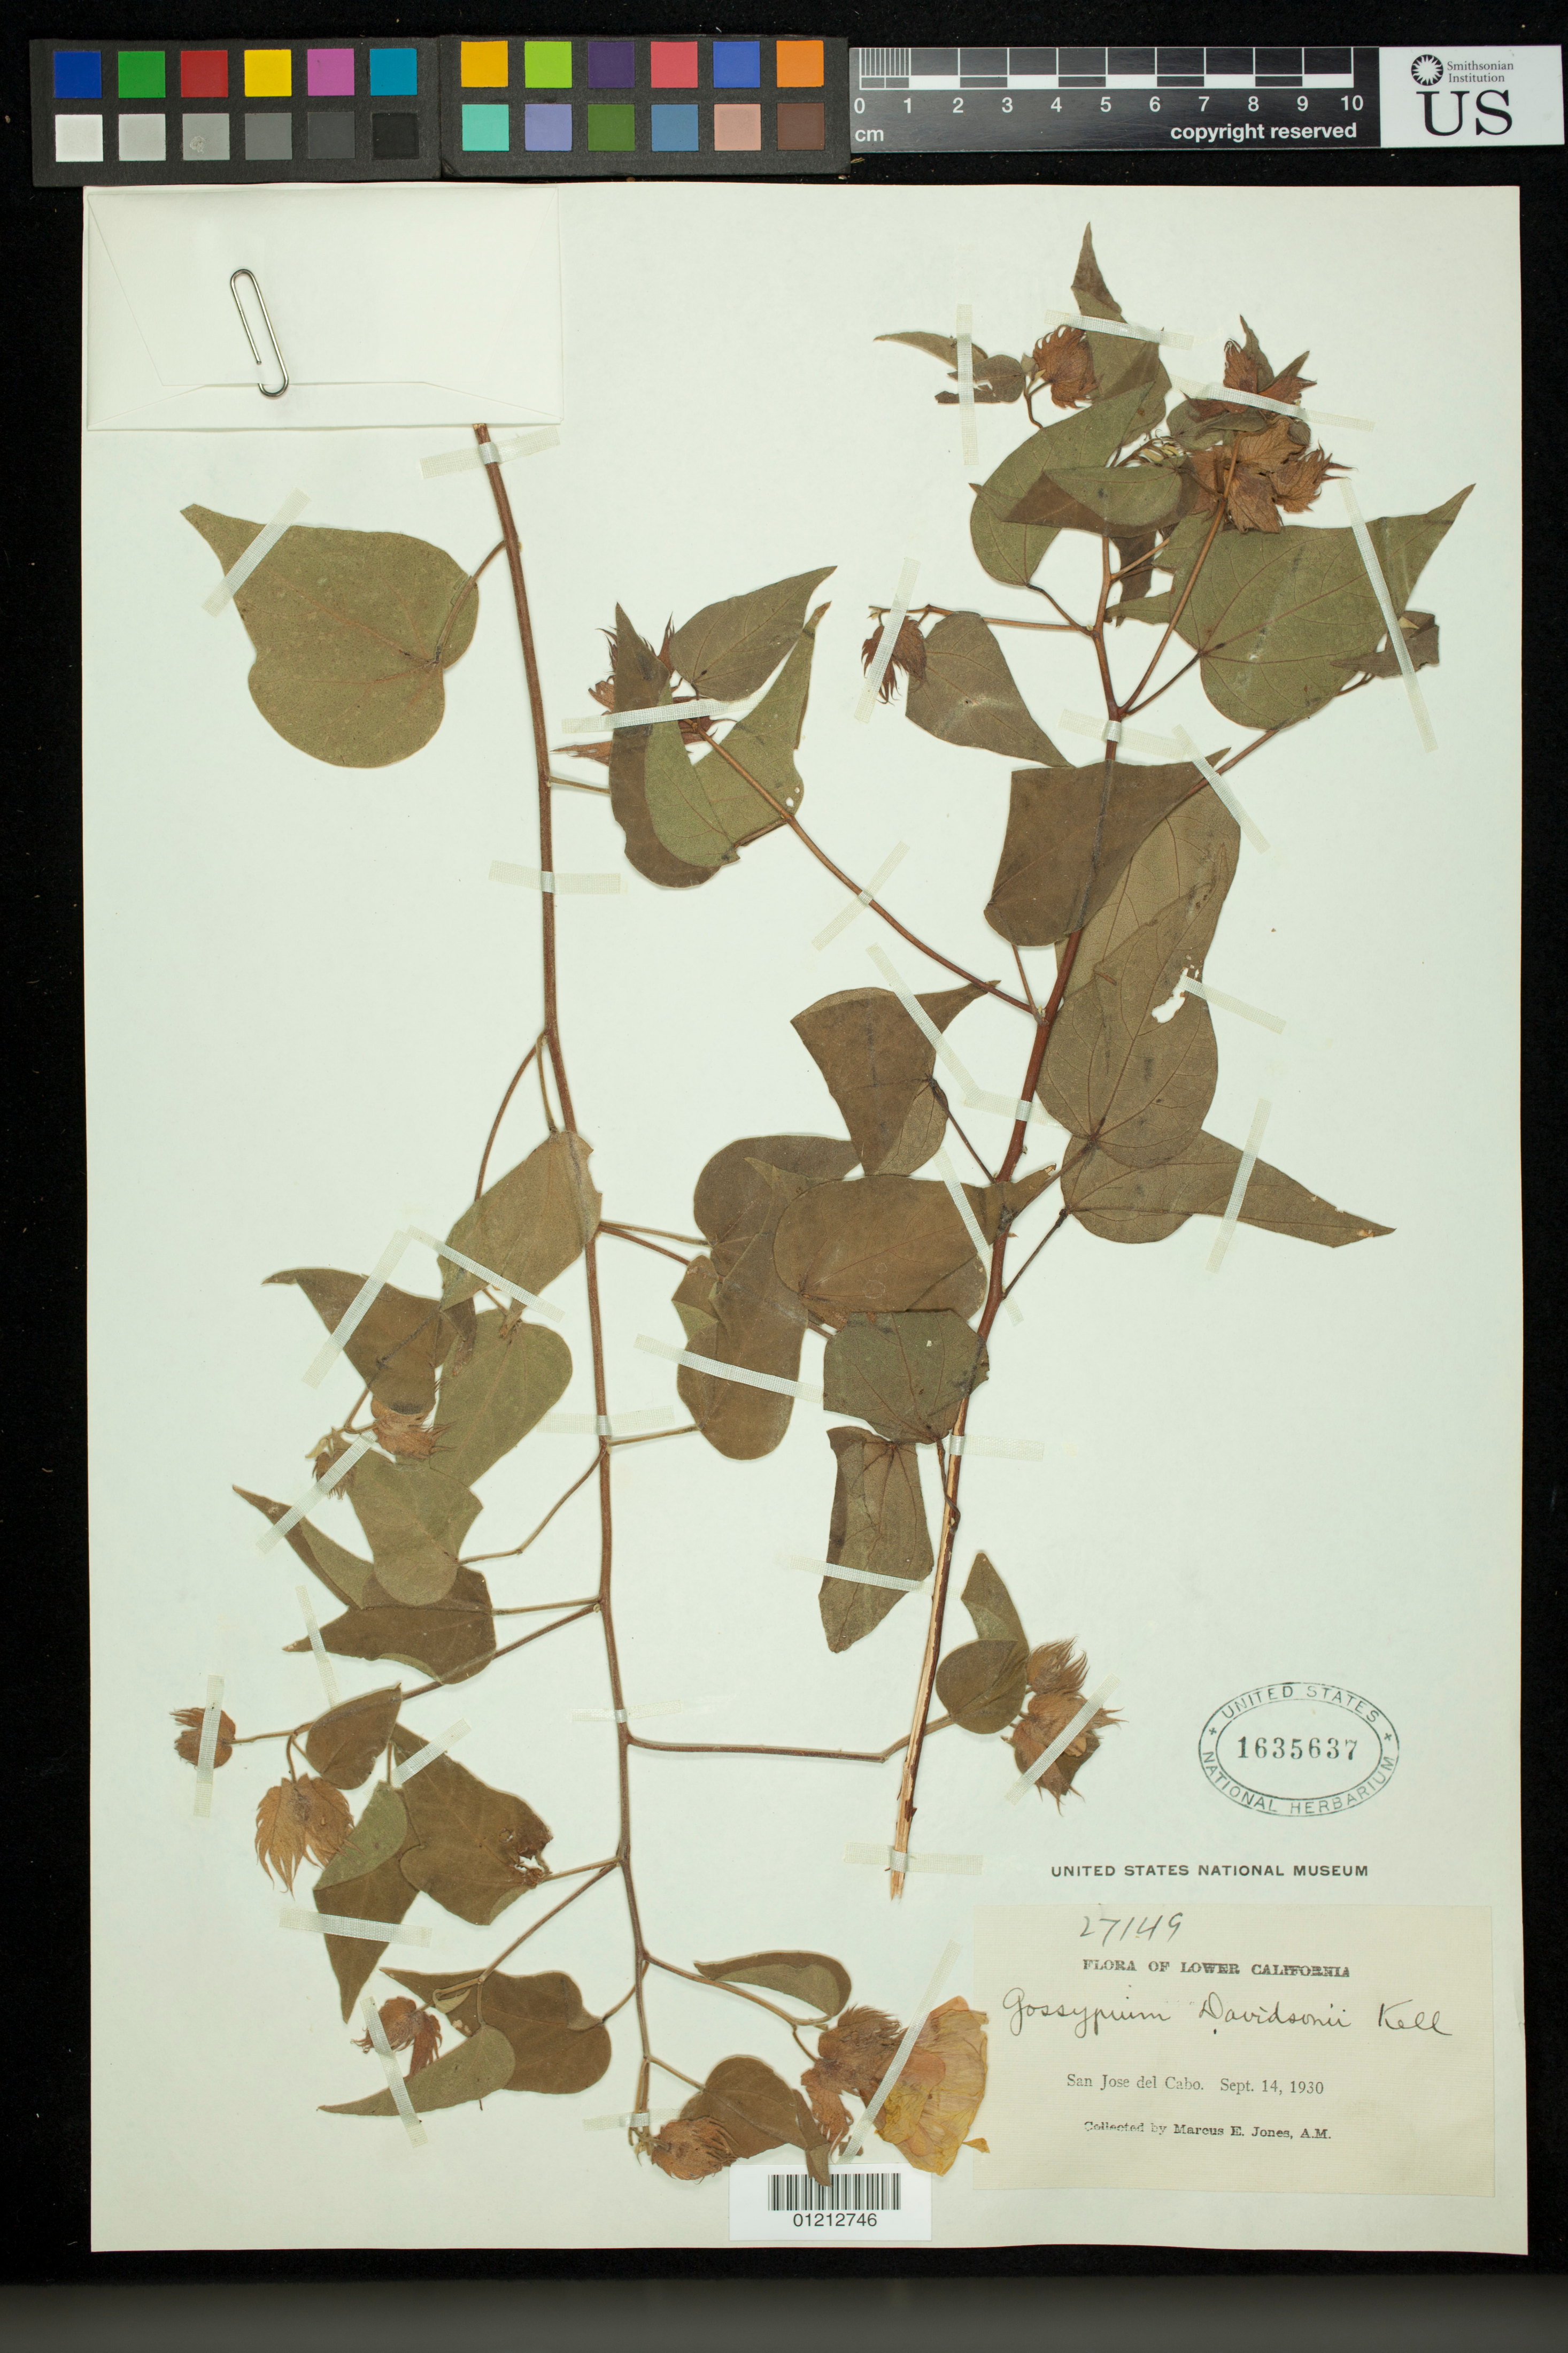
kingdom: Plantae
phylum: Tracheophyta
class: Magnoliopsida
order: Malvales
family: Malvaceae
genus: Gossypium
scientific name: Gossypium davidsonii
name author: Kellogg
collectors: M. E. Jones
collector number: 17149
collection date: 1930-09-14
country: Mexico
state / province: Baja California Sur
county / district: Los Cabos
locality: San Jose del Cabo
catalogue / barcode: US 1635637